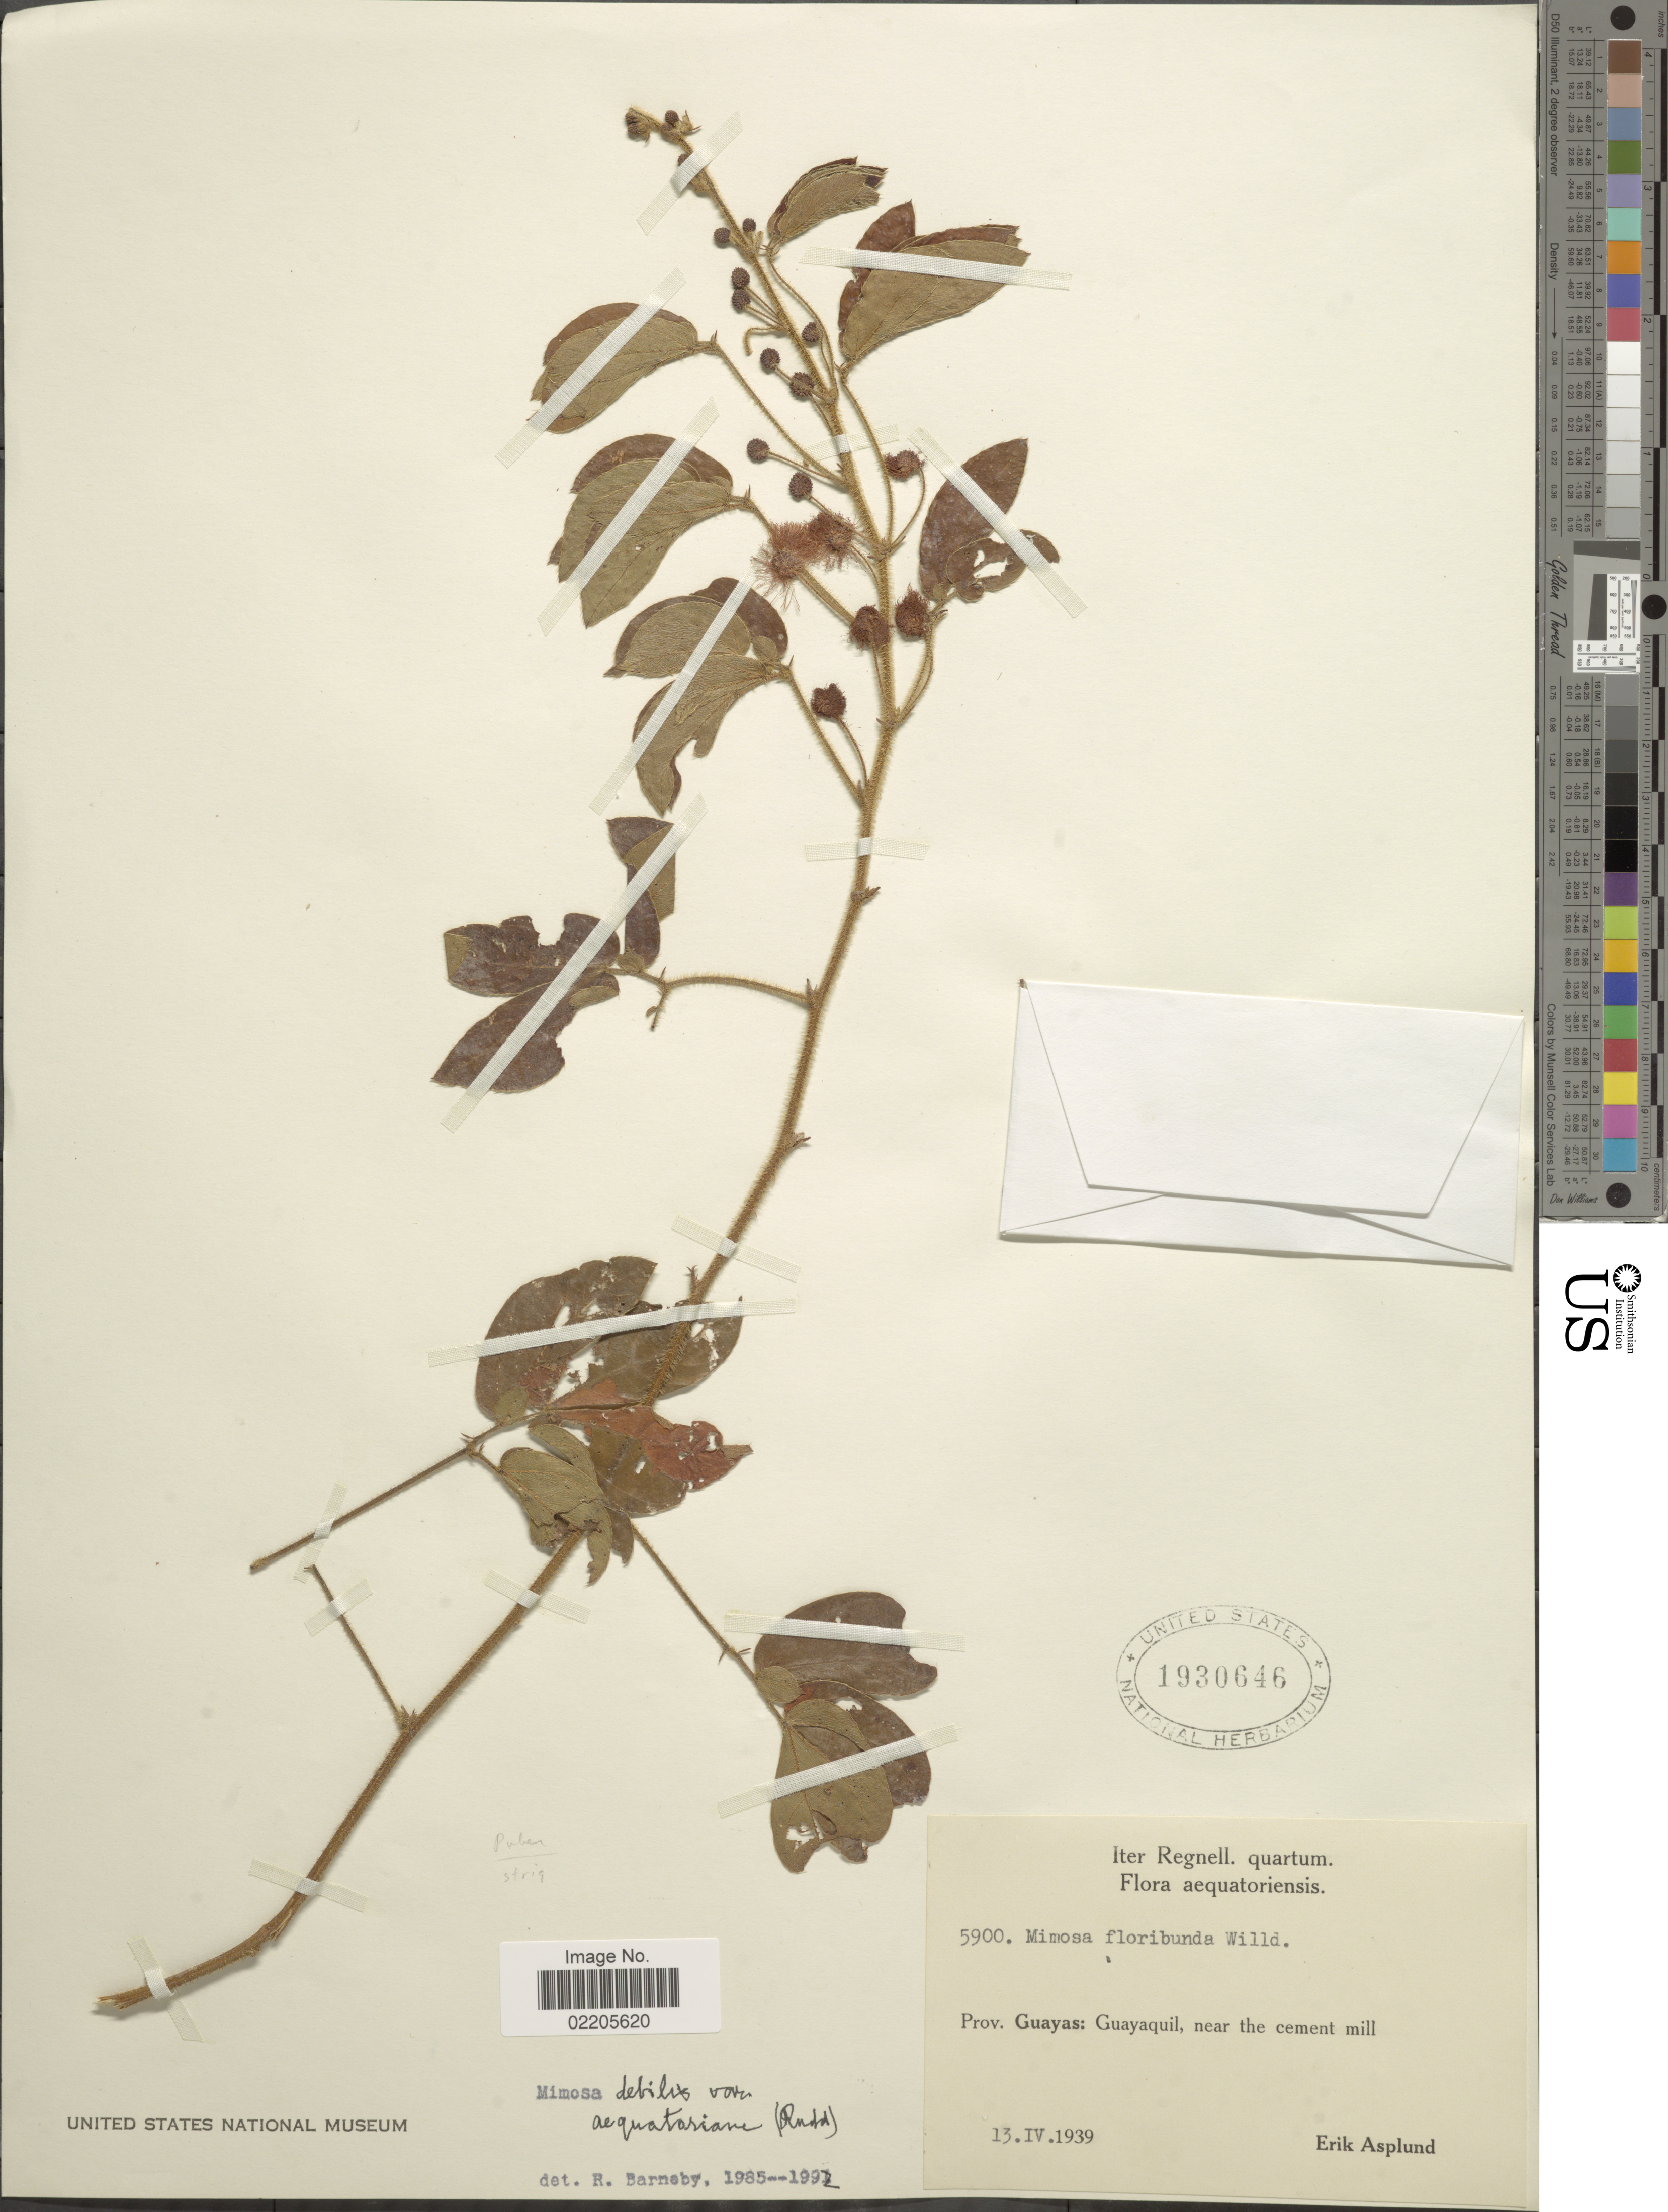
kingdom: Plantae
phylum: Tracheophyta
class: Magnoliopsida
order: Fabales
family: Fabaceae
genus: Mimosa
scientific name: Mimosa debilis var. aequatoriana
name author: (Rudd) Barneby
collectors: E. Asplund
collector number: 5900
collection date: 1939-04-13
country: Ecuador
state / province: Guayas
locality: Prov. Guayas: Guayaquil, near the cement mill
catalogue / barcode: US 1930646